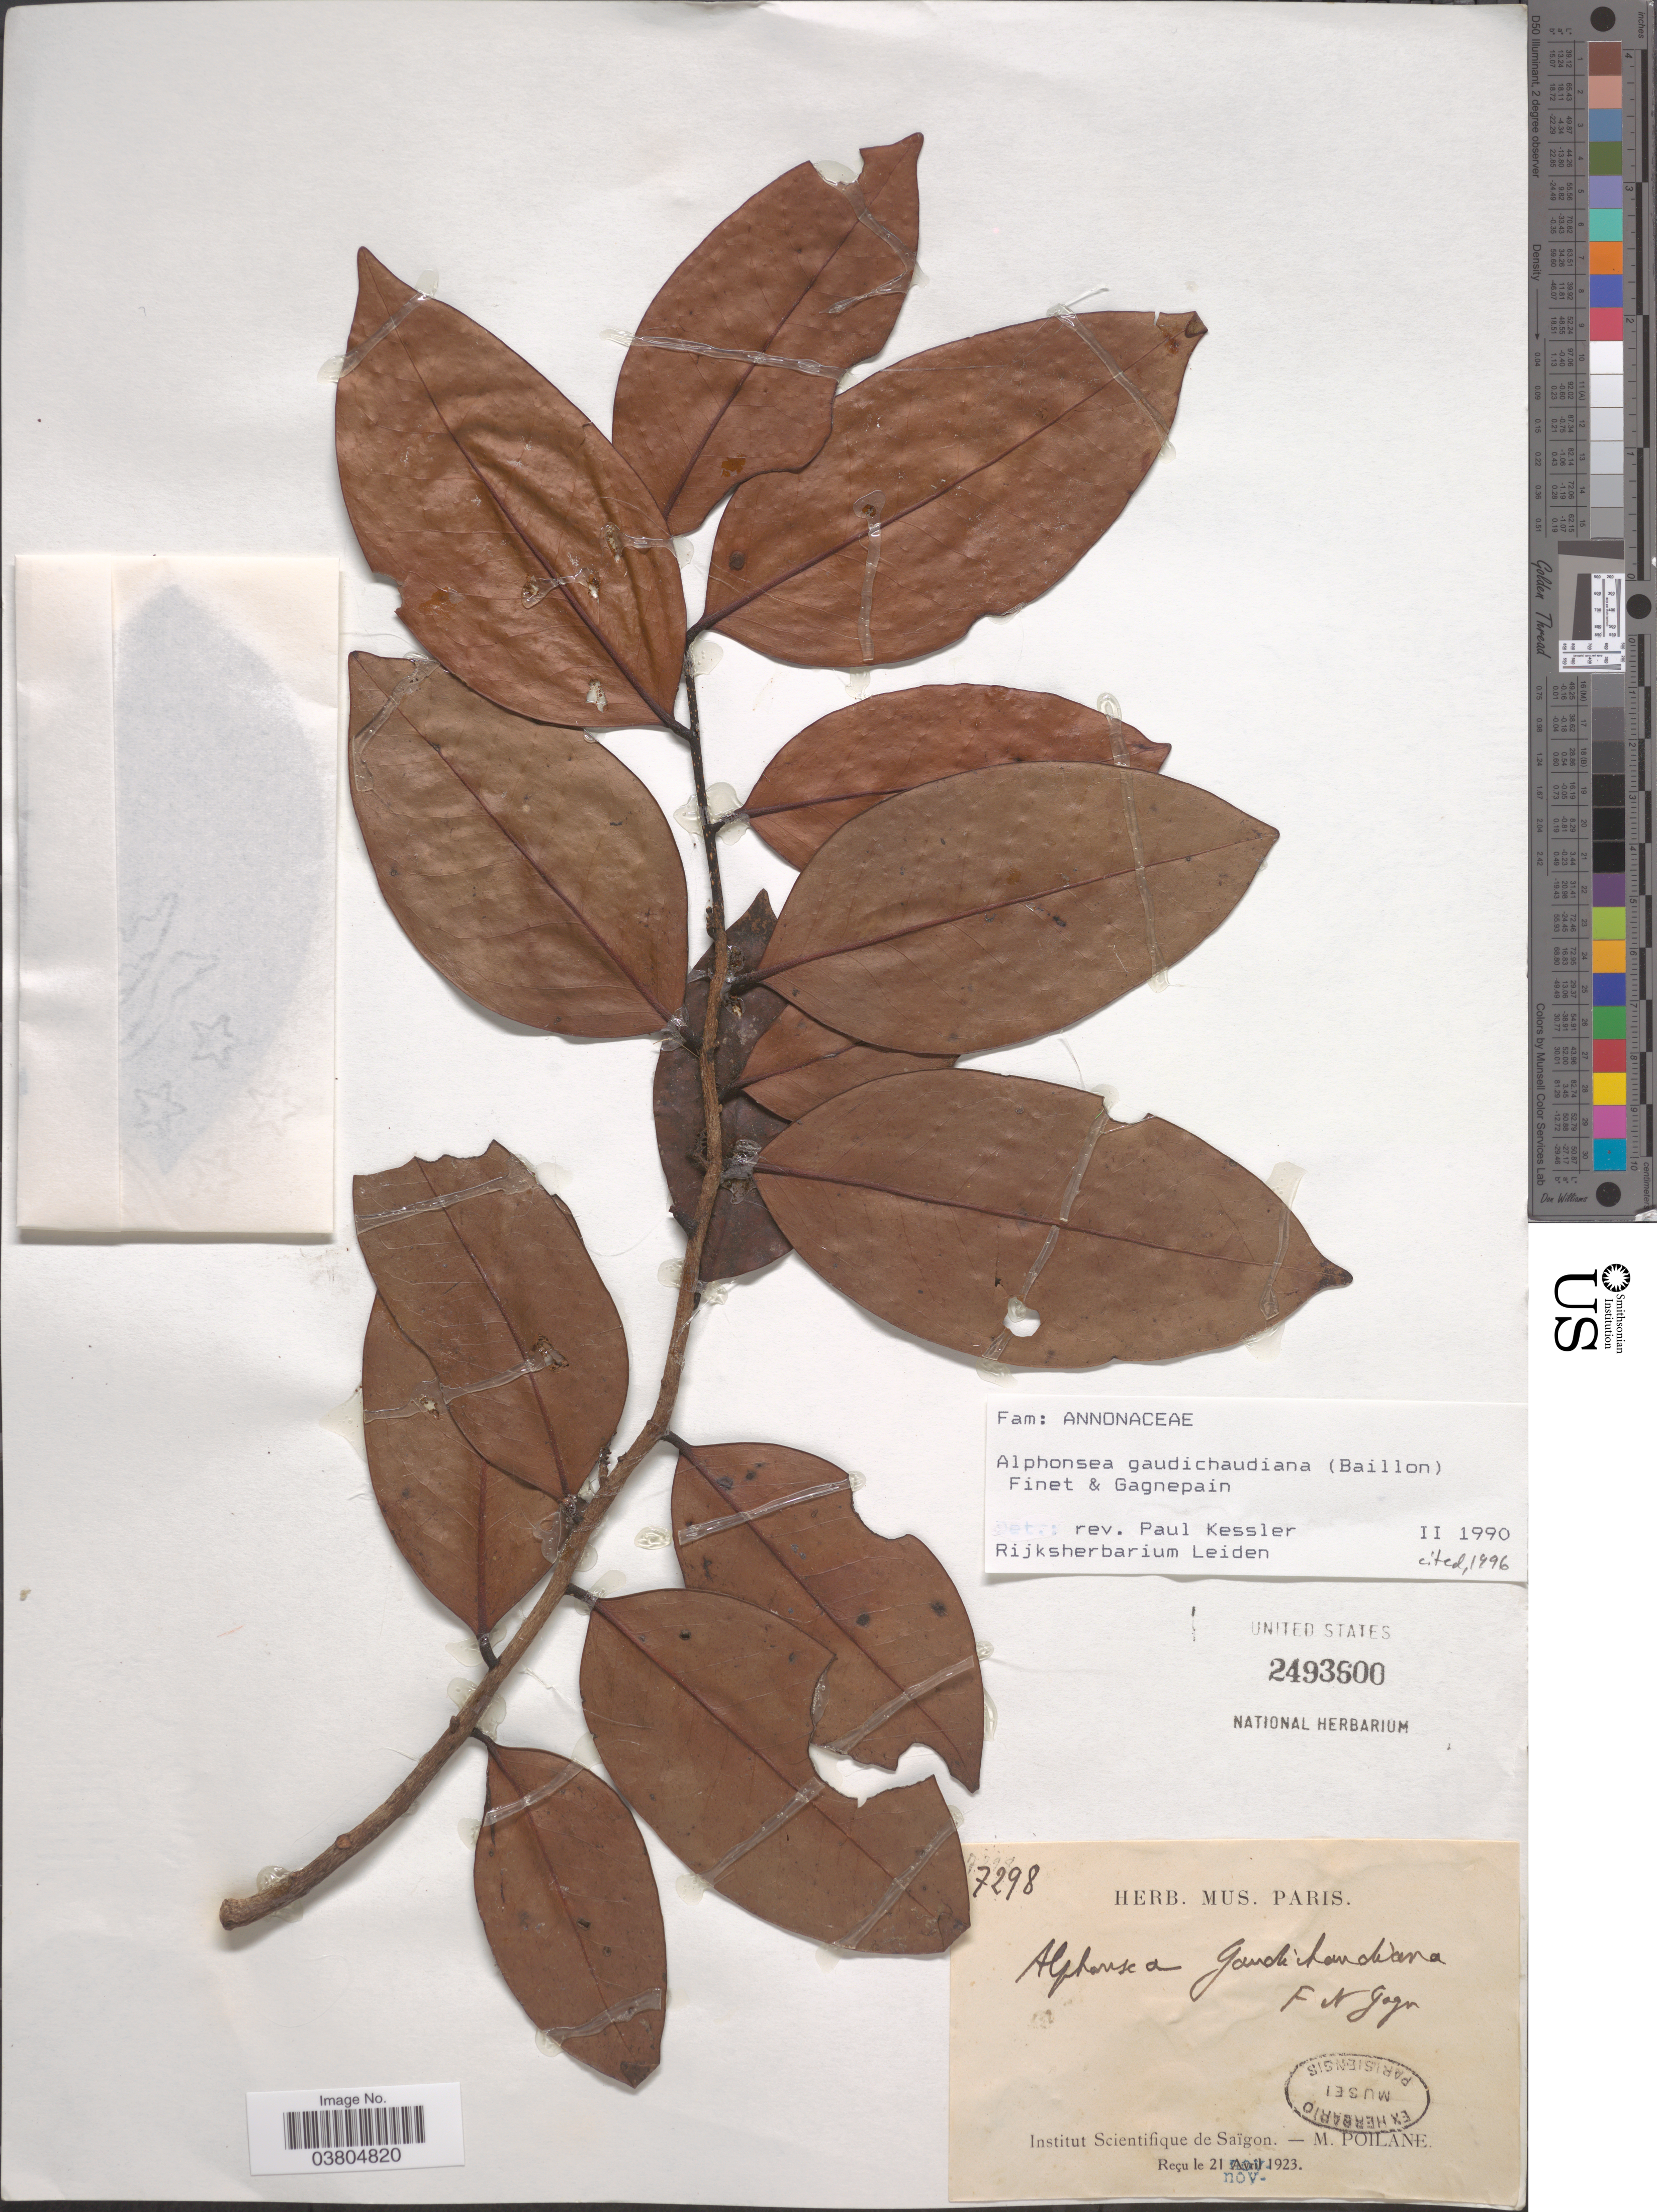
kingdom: Plantae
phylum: Tracheophyta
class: Magnoliopsida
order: Magnoliales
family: Annonaceae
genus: Alphonsea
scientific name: Alphonsea gaudichaudiana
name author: (Baill.) Finet & Gagnep.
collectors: M. Poilane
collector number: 7298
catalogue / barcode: US 2493600